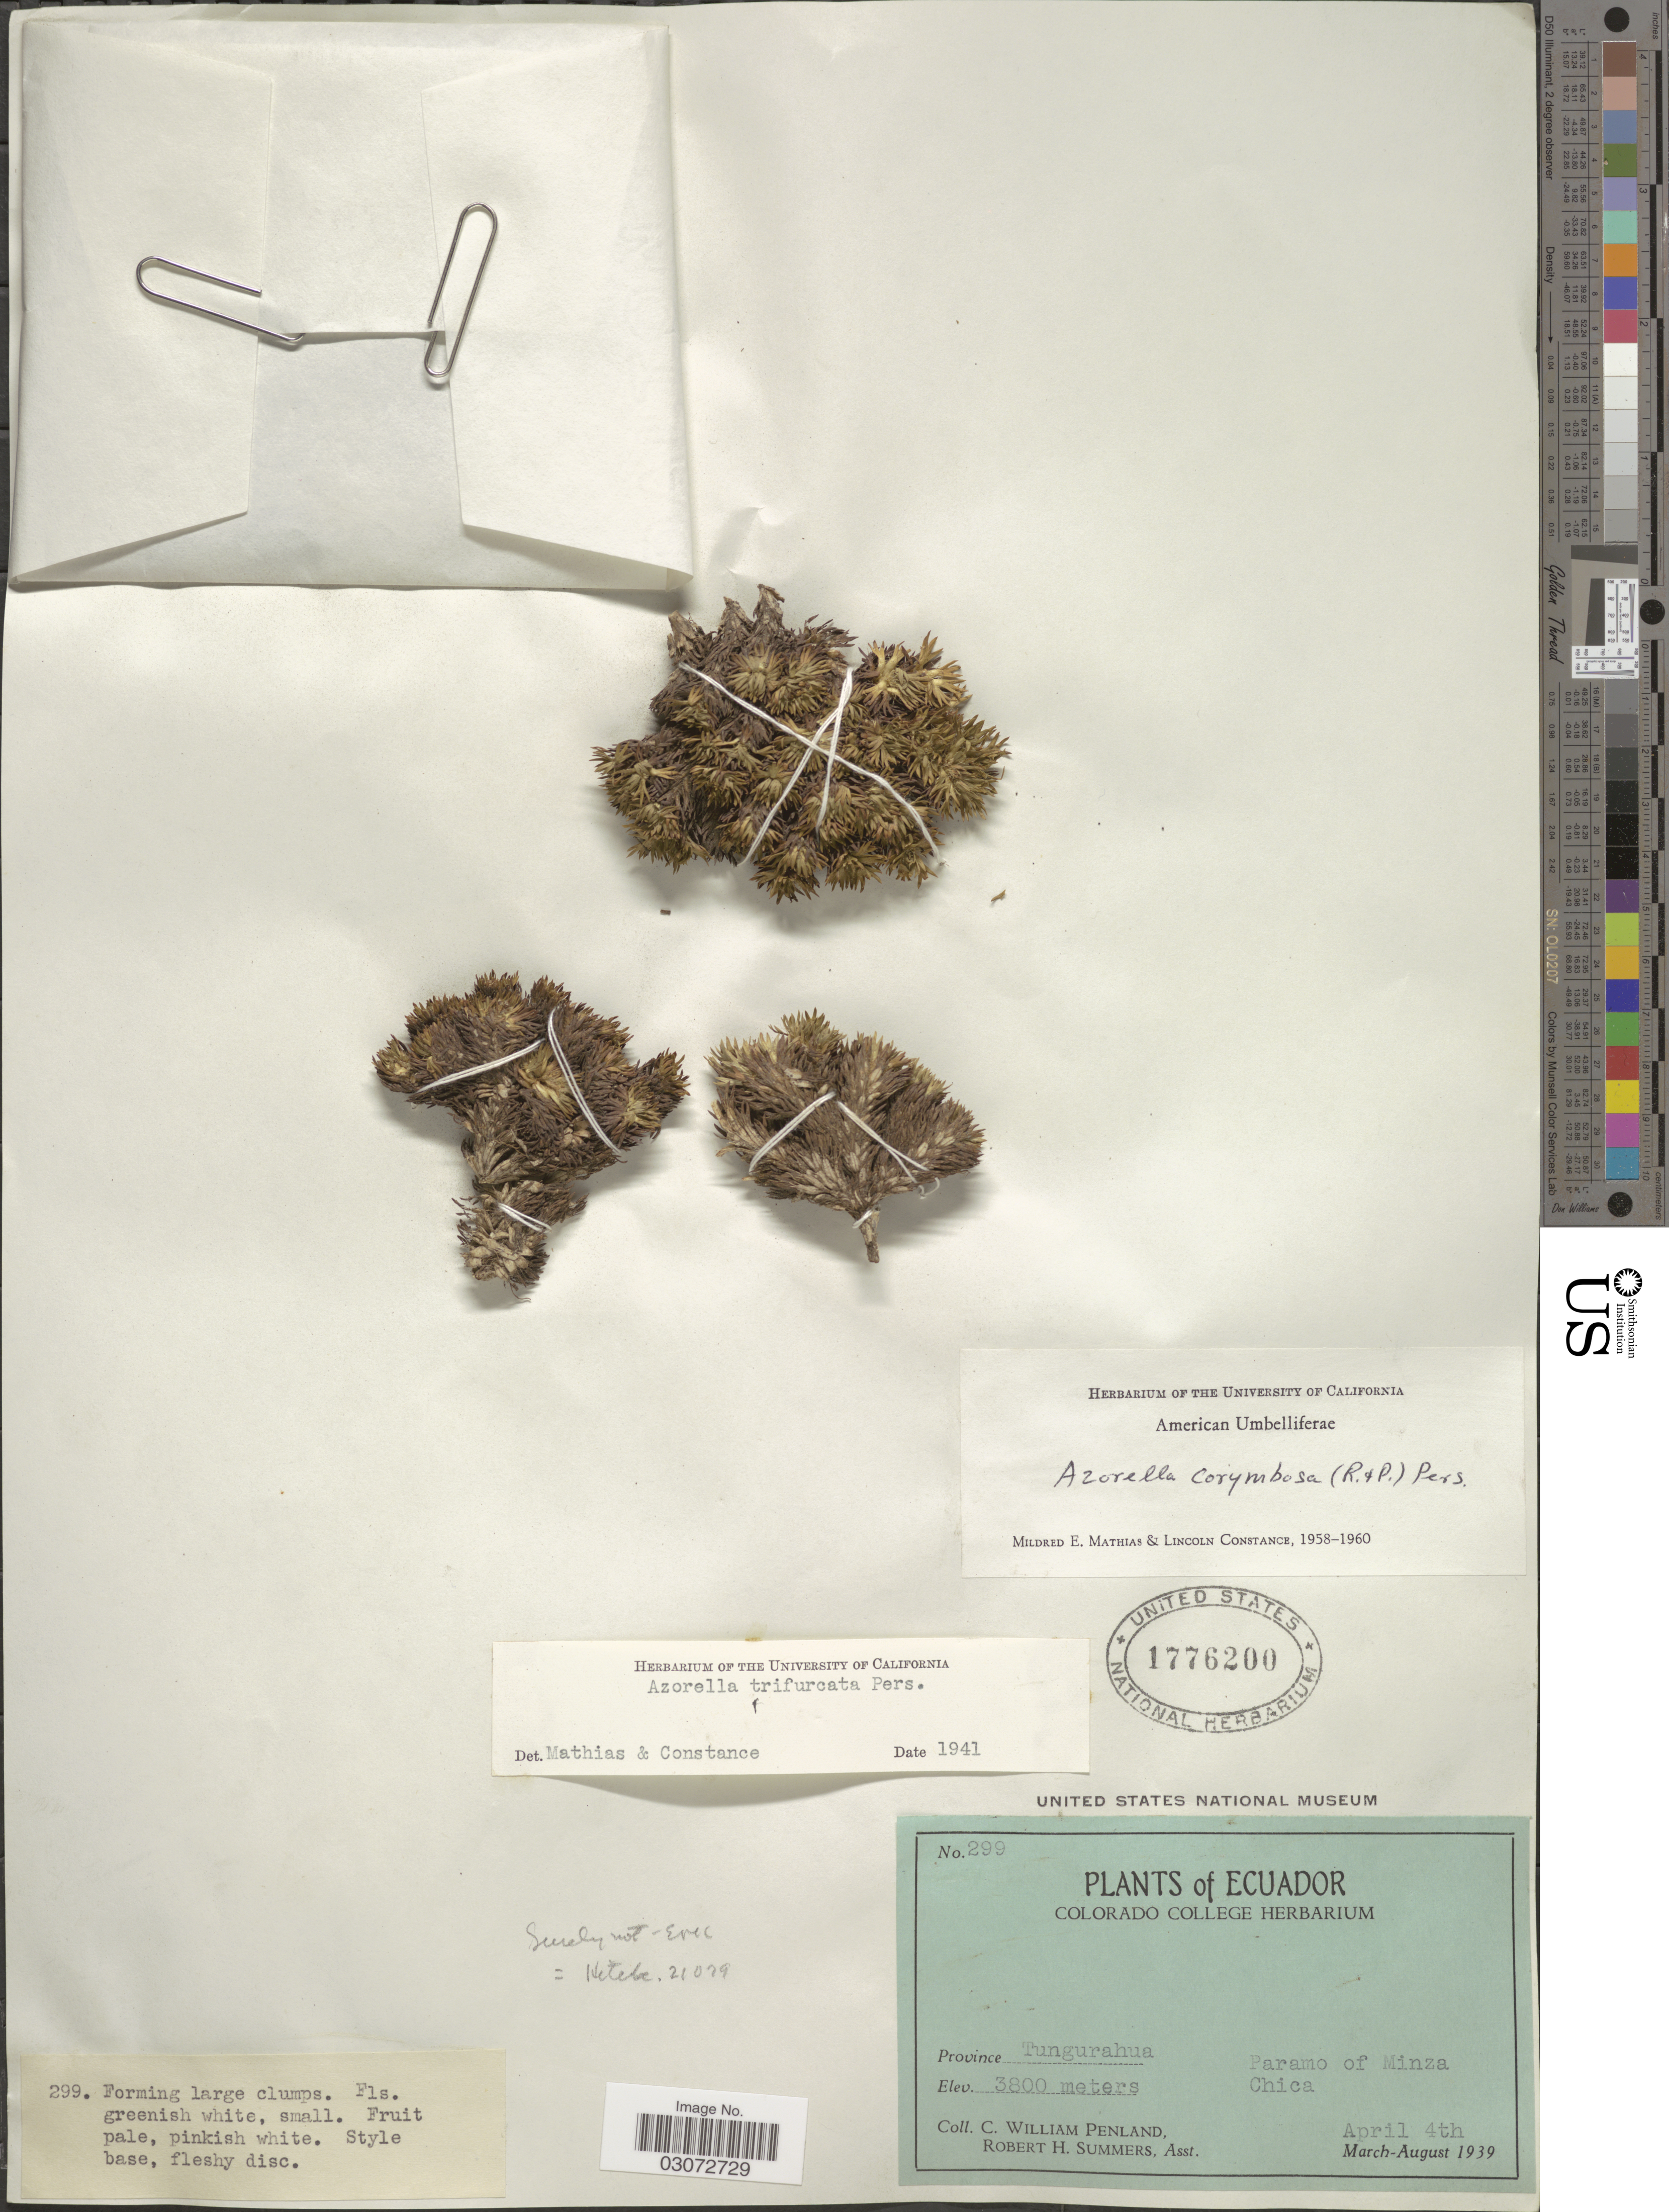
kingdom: Plantae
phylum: Tracheophyta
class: Magnoliopsida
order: Apiales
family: Apiaceae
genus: Azorella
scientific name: Azorella corymbosa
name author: (Ruiz & Pav.) Pers.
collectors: C. W. Penland & R. Summers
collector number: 299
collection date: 1939-04-04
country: Ecuador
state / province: Tungurahua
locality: Paramo of Minza Chica.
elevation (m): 3800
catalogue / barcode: US 1776200